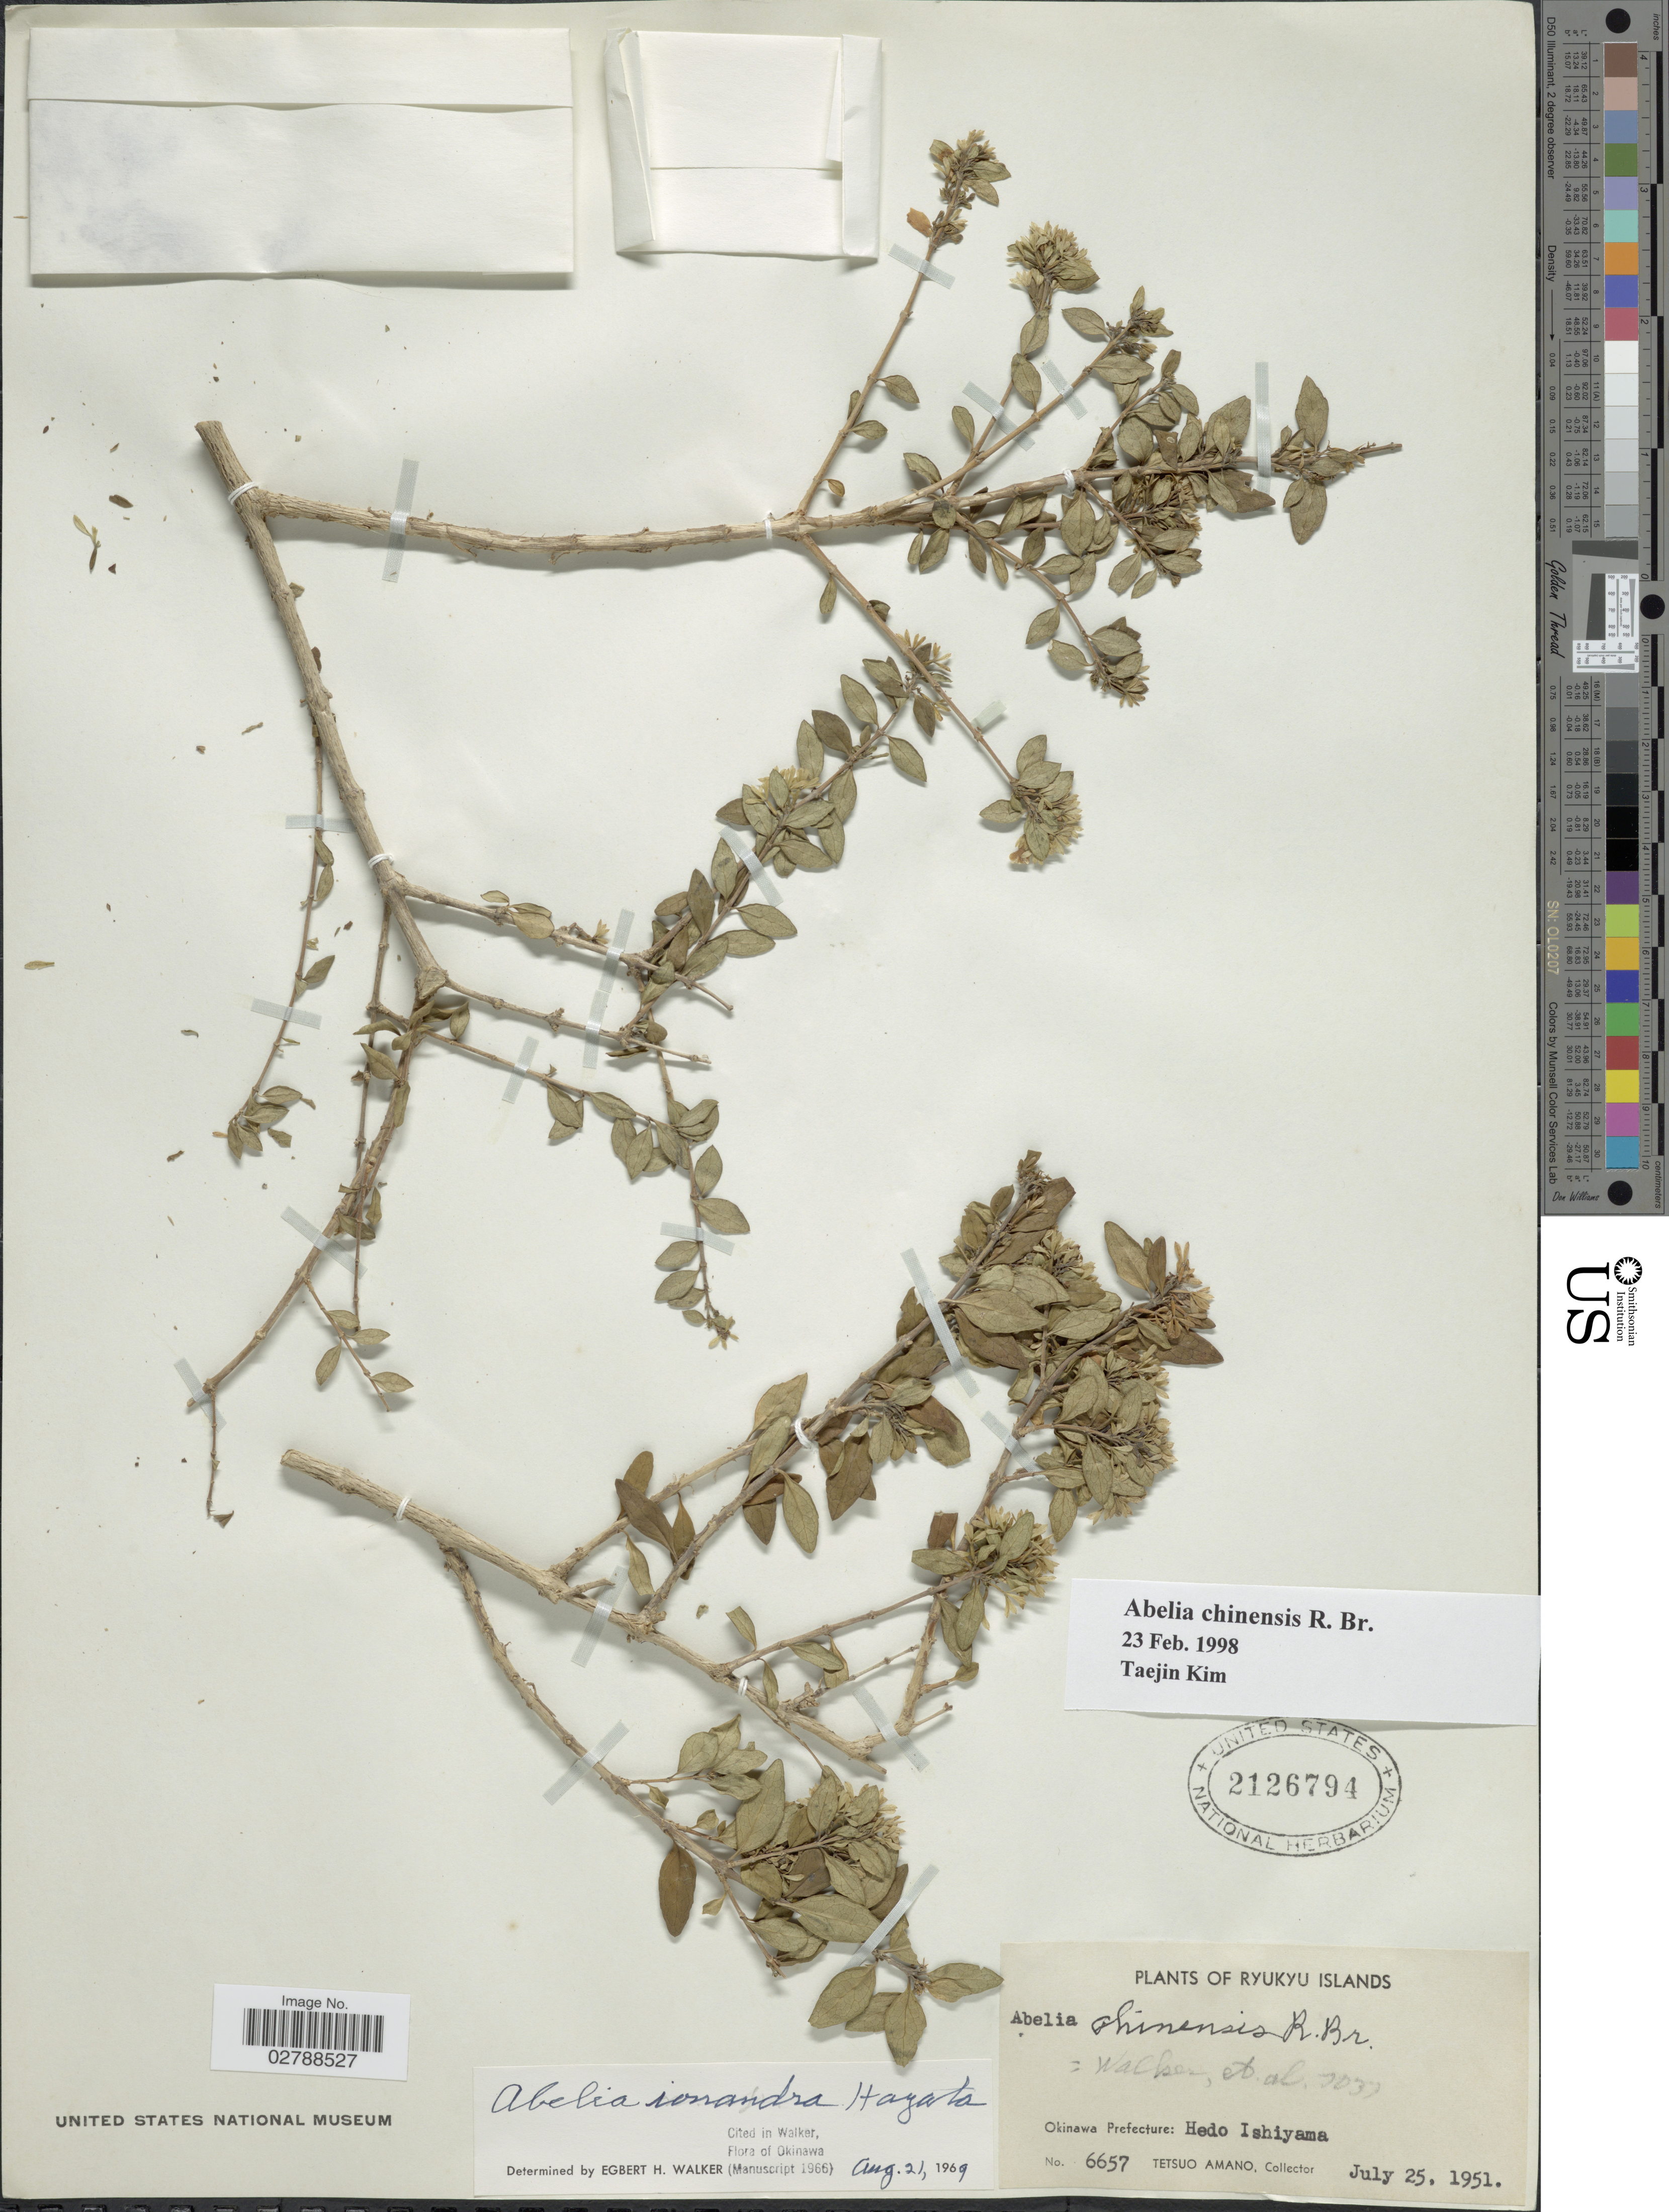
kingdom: Plantae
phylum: Tracheophyta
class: Magnoliopsida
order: Dipsacales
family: Caprifoliaceae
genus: Abelia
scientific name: Abelia chinensis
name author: R. Br.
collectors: T. Amano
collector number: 6657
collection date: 1951-07-25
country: Japan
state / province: Okinawa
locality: Ryukyu Islands. Hedo Ishiyama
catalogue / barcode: US 2126794